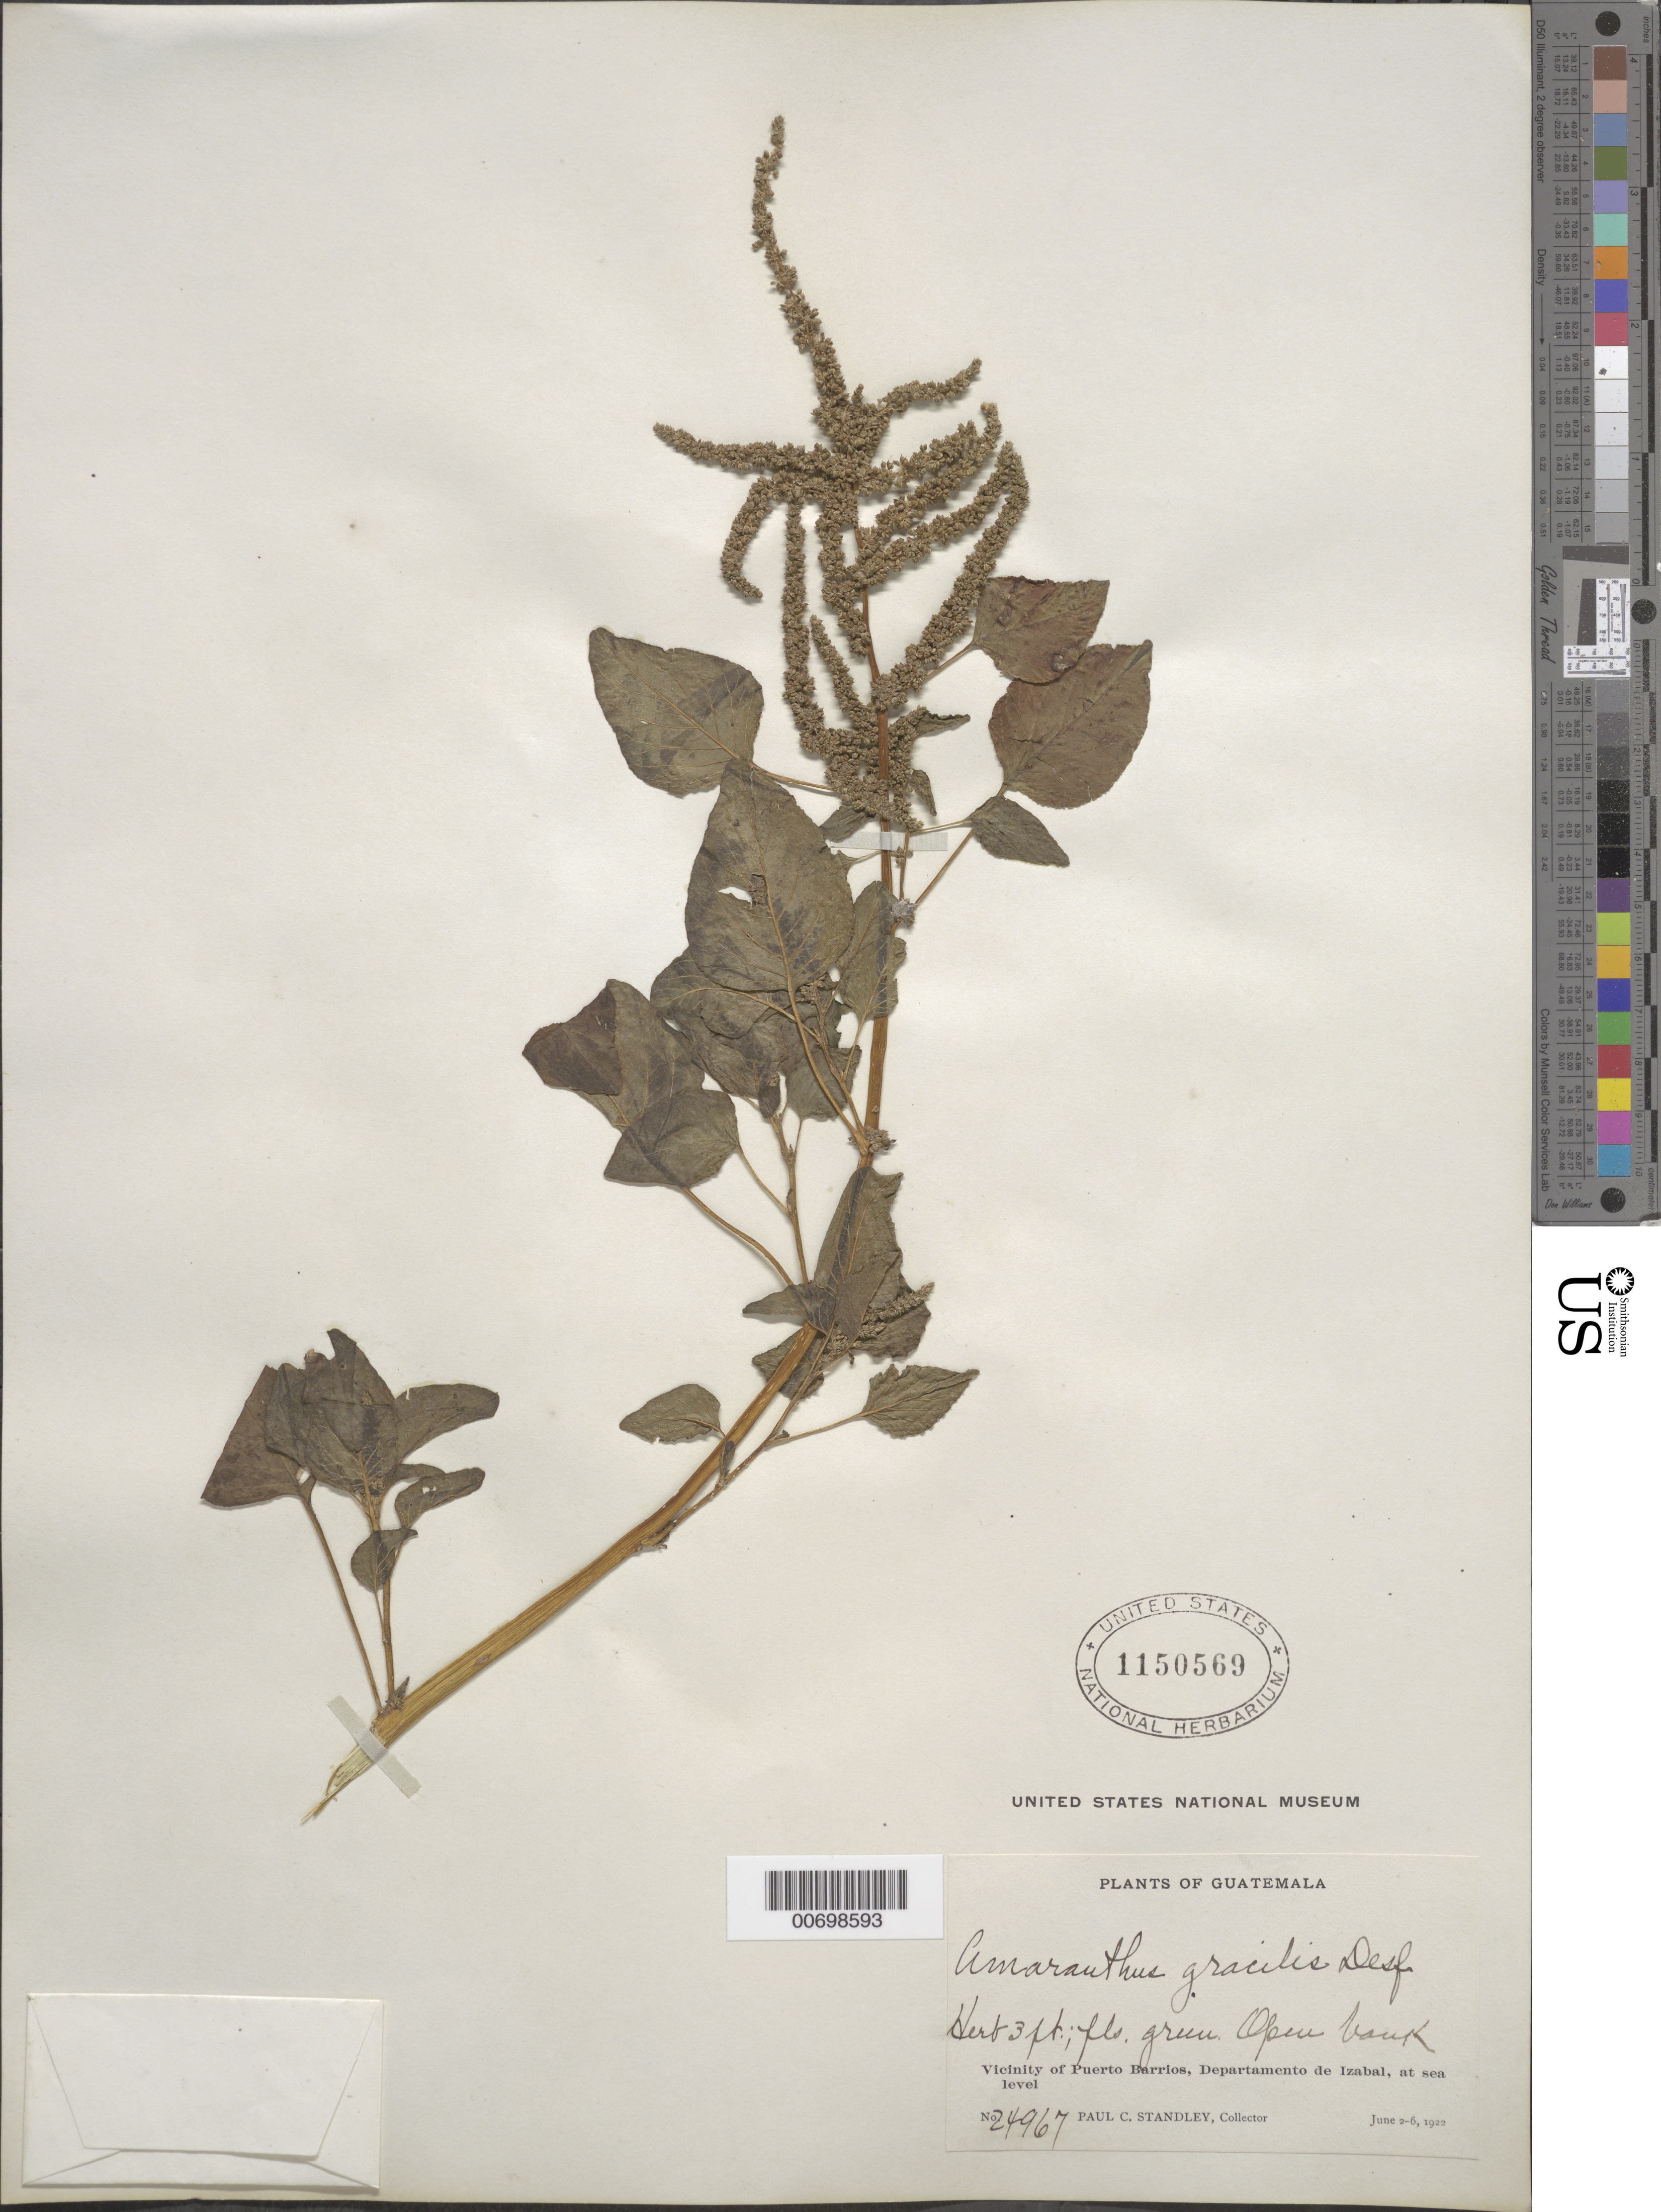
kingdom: Plantae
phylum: Tracheophyta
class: Magnoliopsida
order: Caryophyllales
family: Amaranthaceae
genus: Amaranthus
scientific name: Amaranthus gracilis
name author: Desf. ex Poir.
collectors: P. C. Standley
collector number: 24967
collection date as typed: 02 Jun 1922 or 06 Feb 1922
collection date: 1922-02-06 or 1922-06-02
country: Guatemala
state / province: Izabal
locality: Vicinity of Puerto Barrios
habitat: Open bank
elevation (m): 0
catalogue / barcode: US 1150569